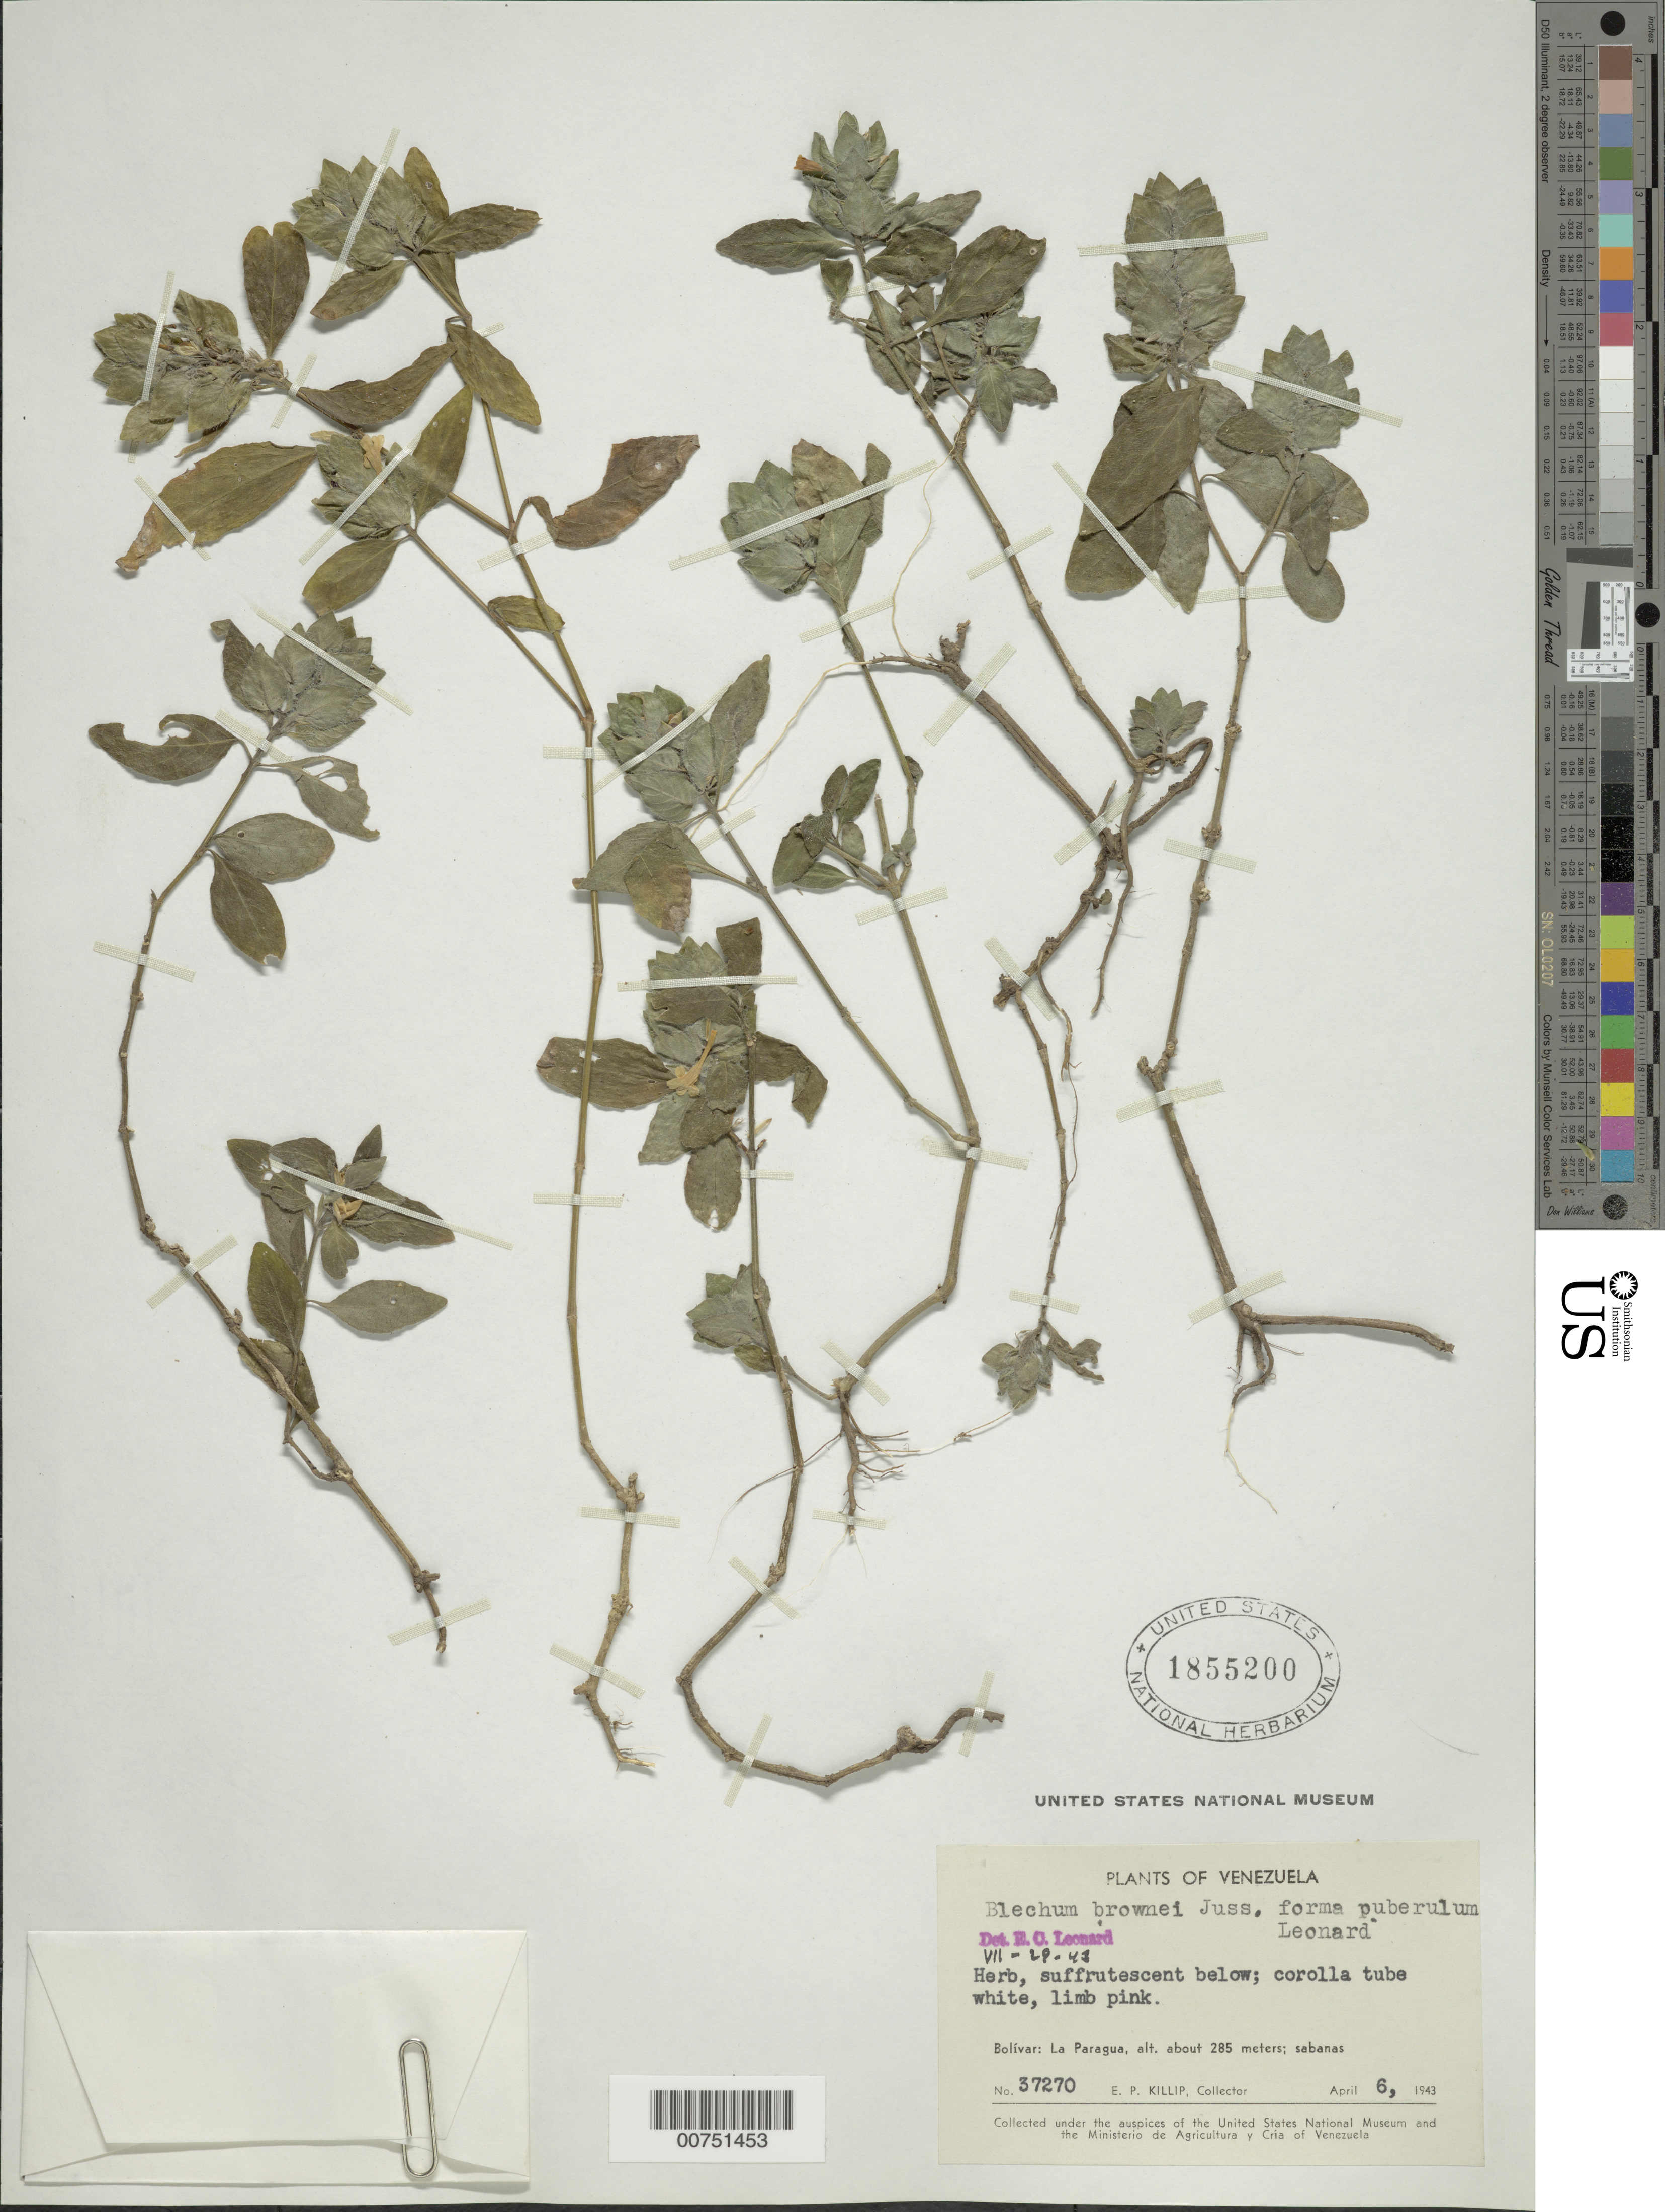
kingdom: Plantae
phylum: Tracheophyta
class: Magnoliopsida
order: Lamiales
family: Acanthaceae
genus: Blechum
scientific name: Blechum brownei f. puberulum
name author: Leonard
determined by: Leonard, Emery C., (US)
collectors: E. P. Killip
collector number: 37270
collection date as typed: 6-Apr-43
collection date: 1943-04-06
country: Venezuela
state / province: Bolívar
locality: La Paragua, along Río Paragua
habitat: Sabanas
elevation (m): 285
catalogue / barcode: US 1855200